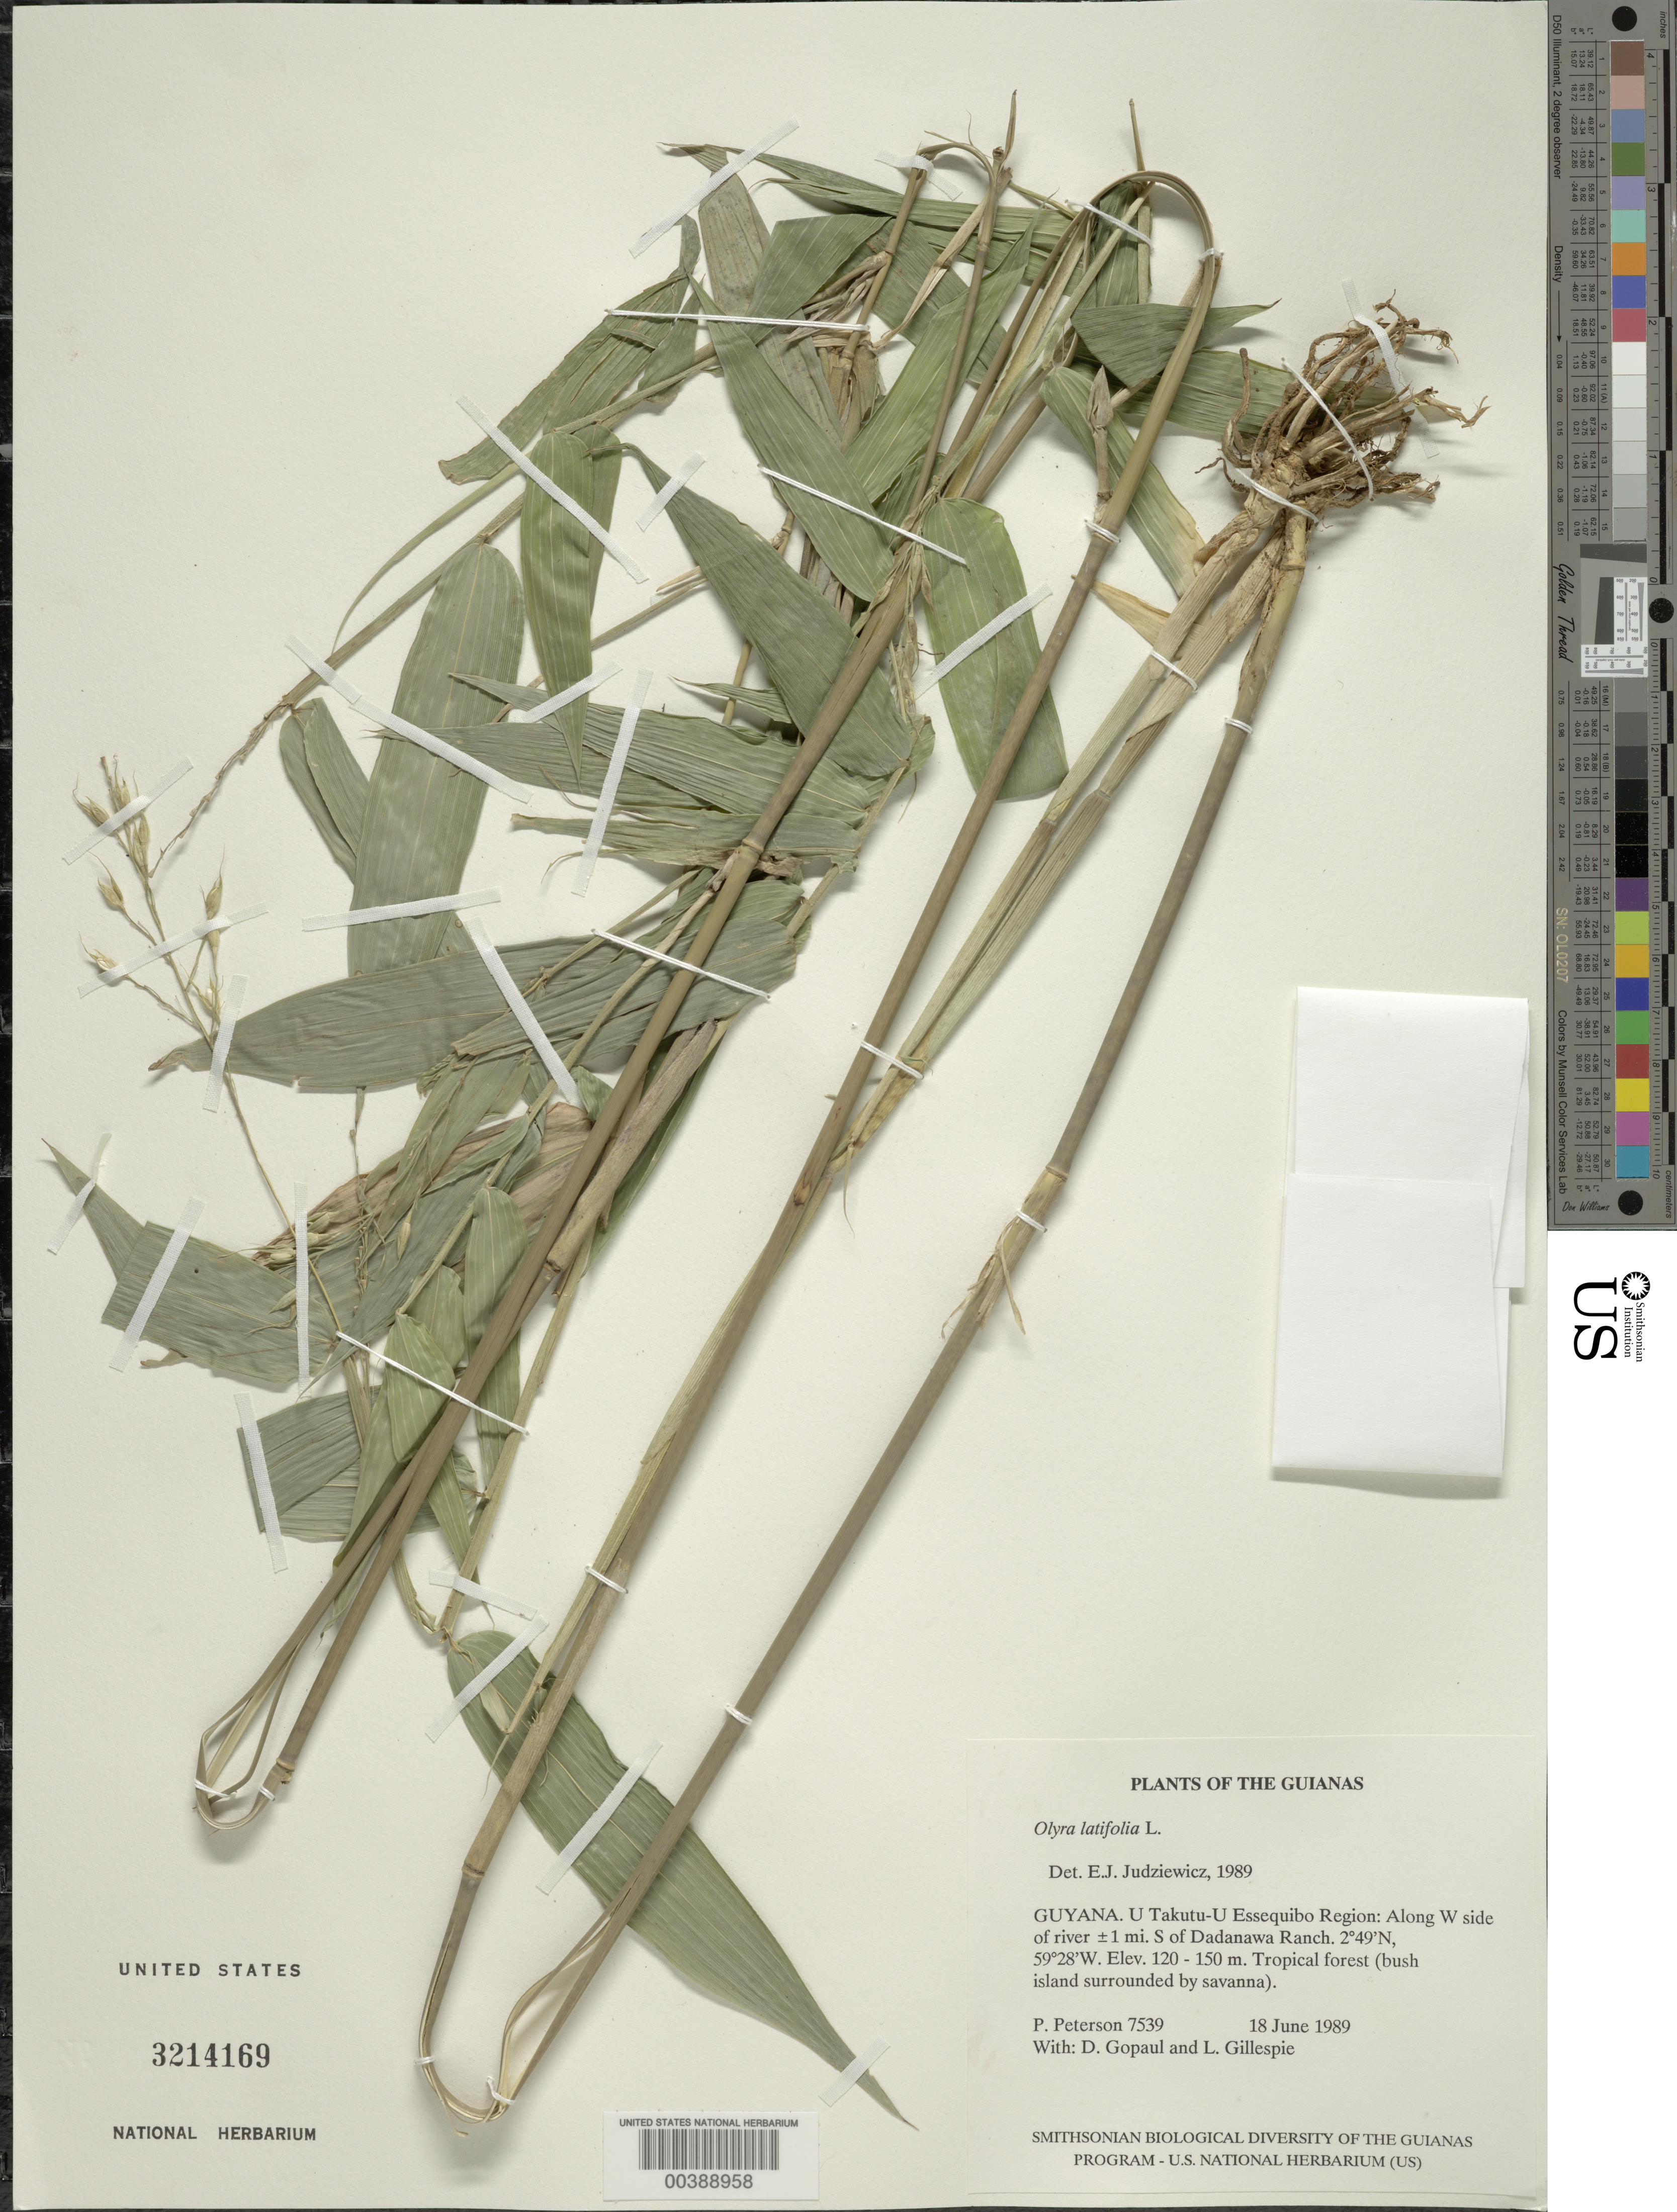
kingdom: Plantae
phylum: Tracheophyta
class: Liliopsida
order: Poales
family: Poaceae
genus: Olyra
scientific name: Olyra latifolia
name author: L.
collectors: P. M. Peterson, D. Gopaul & L. J. Gillespie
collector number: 7539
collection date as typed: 18 Jun 1989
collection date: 1989-06-18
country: Guyana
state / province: U. Takutu-U. Essequibo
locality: Along w side of river, 1 mi s of dadanawa ranch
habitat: Tropical forest (bush island surrounded by savanna)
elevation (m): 120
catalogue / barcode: US 3214169